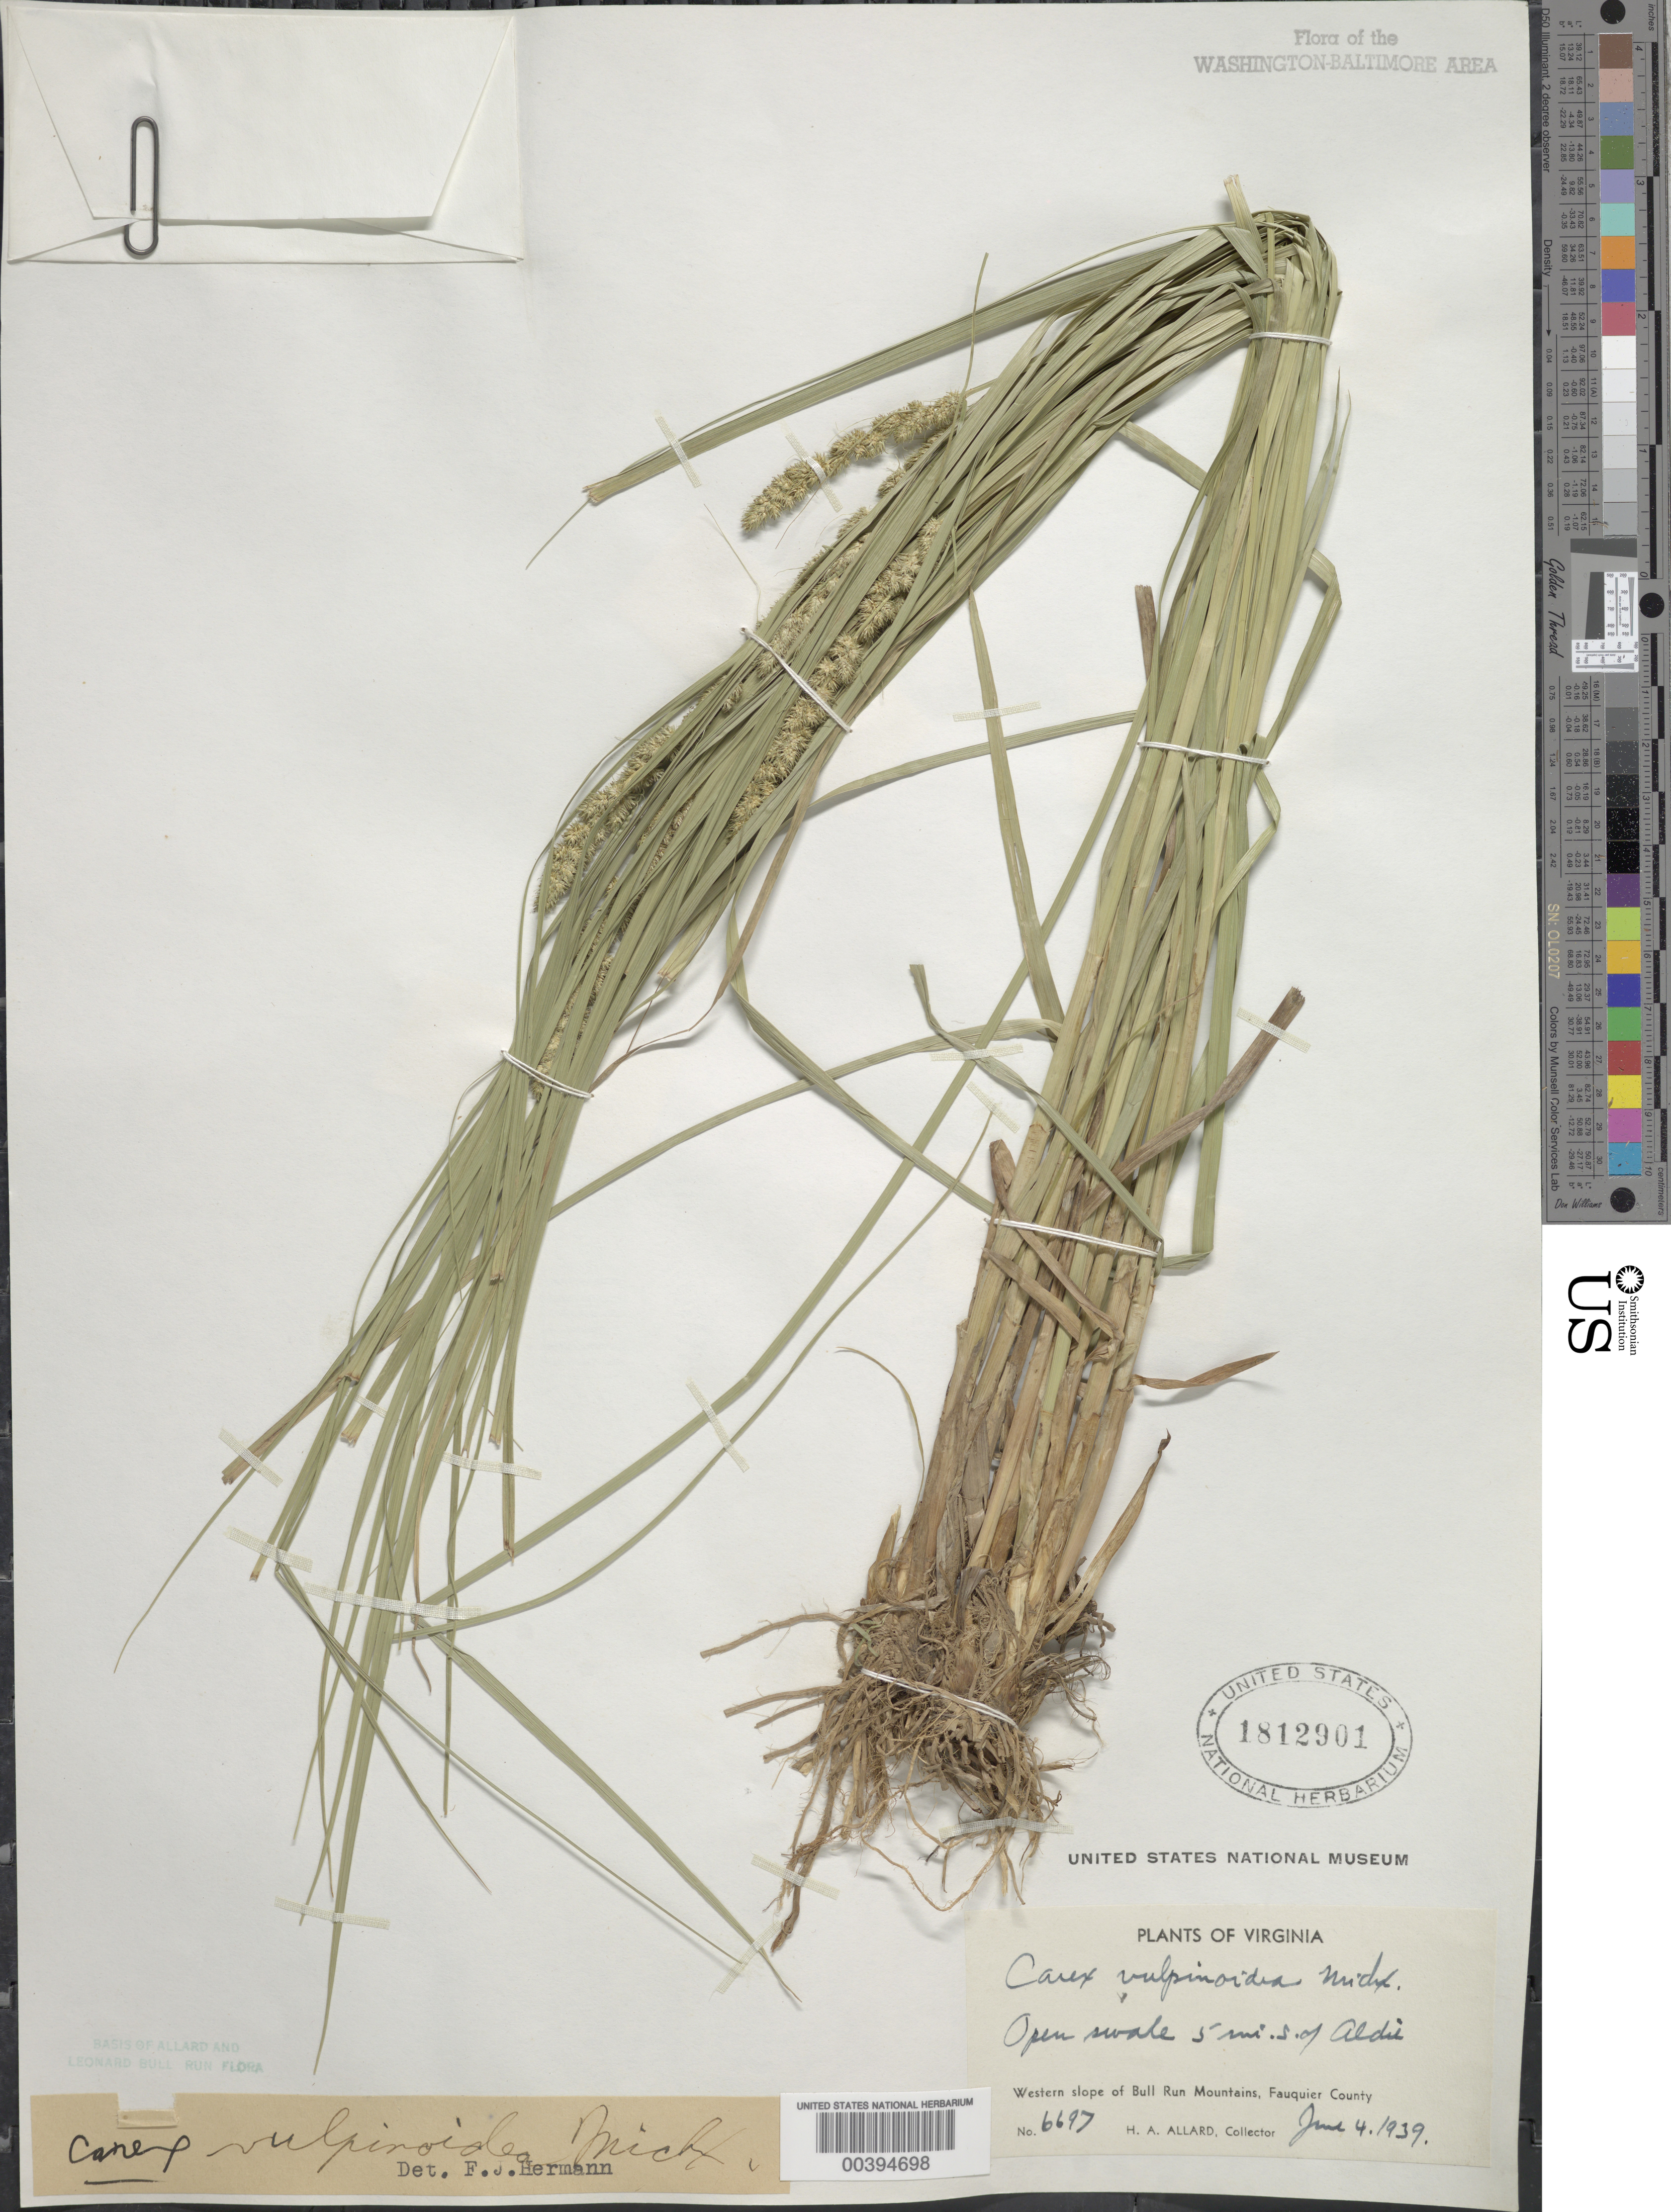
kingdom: Plantae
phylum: Tracheophyta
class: Liliopsida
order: Poales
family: Cyperaceae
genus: Carex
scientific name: Carex vulpinoidea Michx.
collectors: H. A. Allard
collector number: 6697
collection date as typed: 04 Jun 1939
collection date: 1939-06-04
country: United States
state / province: Virginia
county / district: Fauquier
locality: South of Aldie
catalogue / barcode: US 1812901